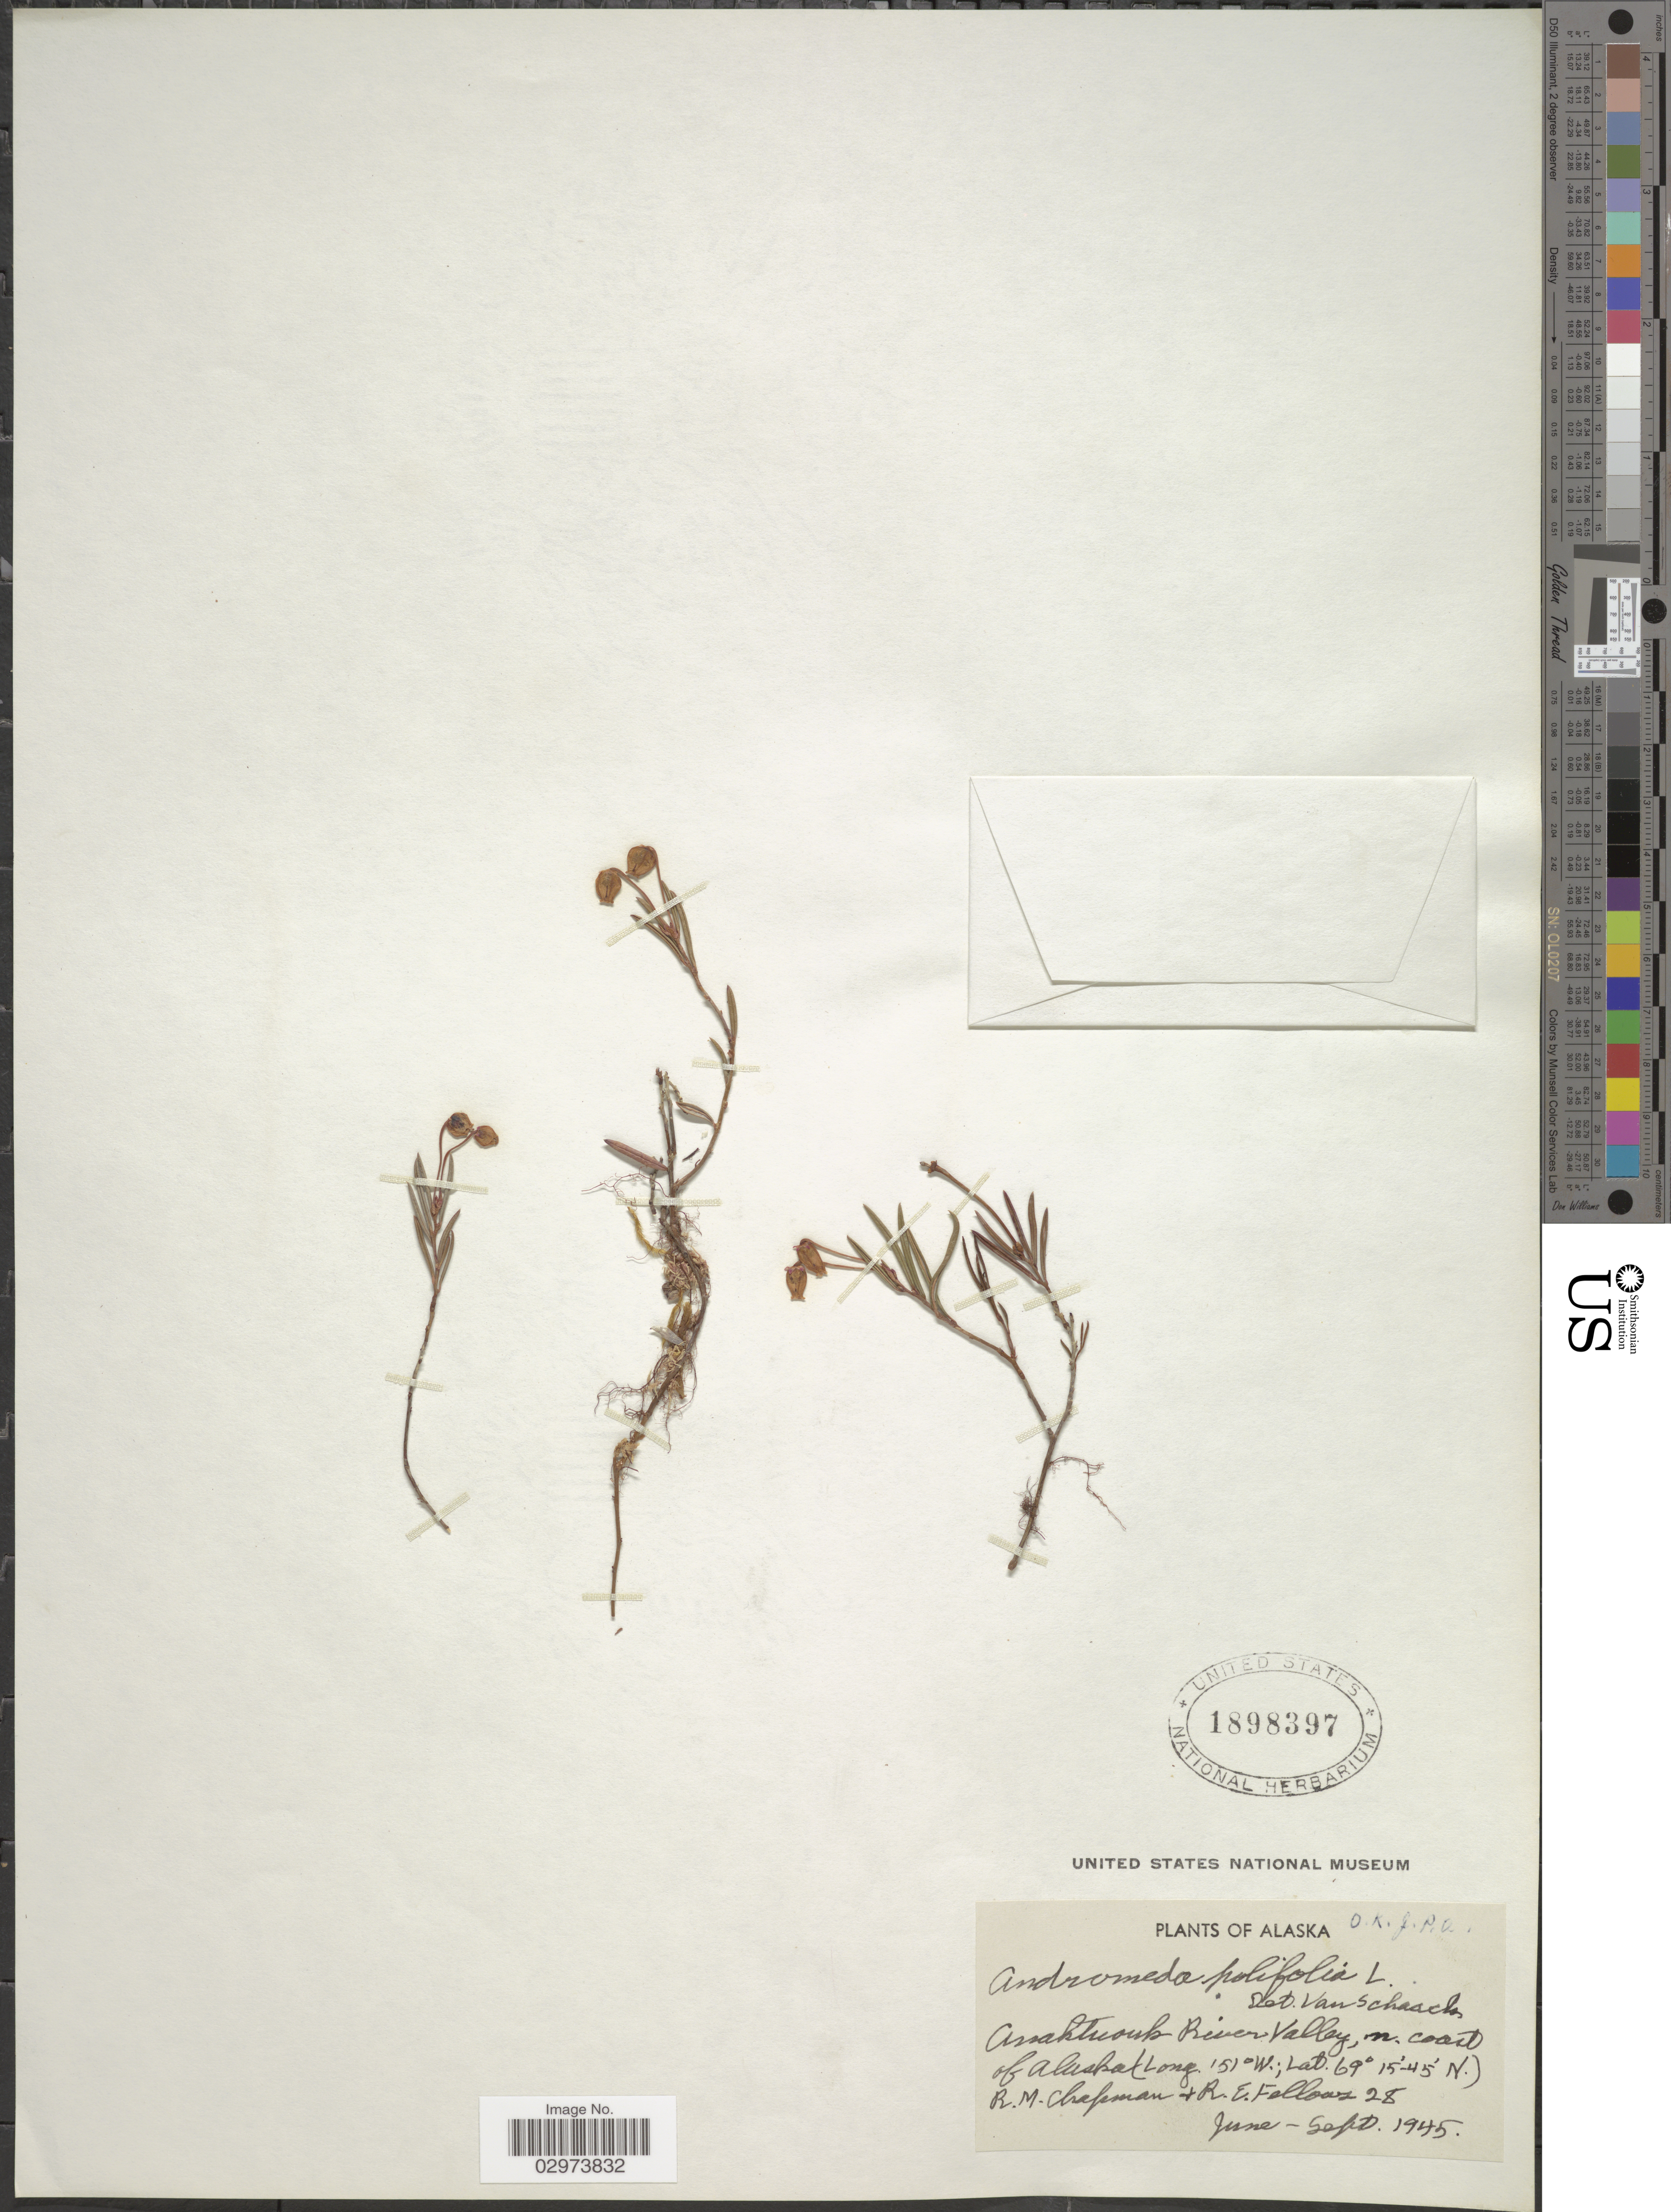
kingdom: Plantae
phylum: Tracheophyta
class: Magnoliopsida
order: Ericales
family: Ericaceae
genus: Andromeda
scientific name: Andromeda polifolia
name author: L.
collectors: R. M. Chapman & R. Fellows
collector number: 28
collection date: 1945-06/1945-09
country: United States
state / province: Alaska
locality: Anaktuvuk River Valley; on coast of Alaska.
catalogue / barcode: US 1898397